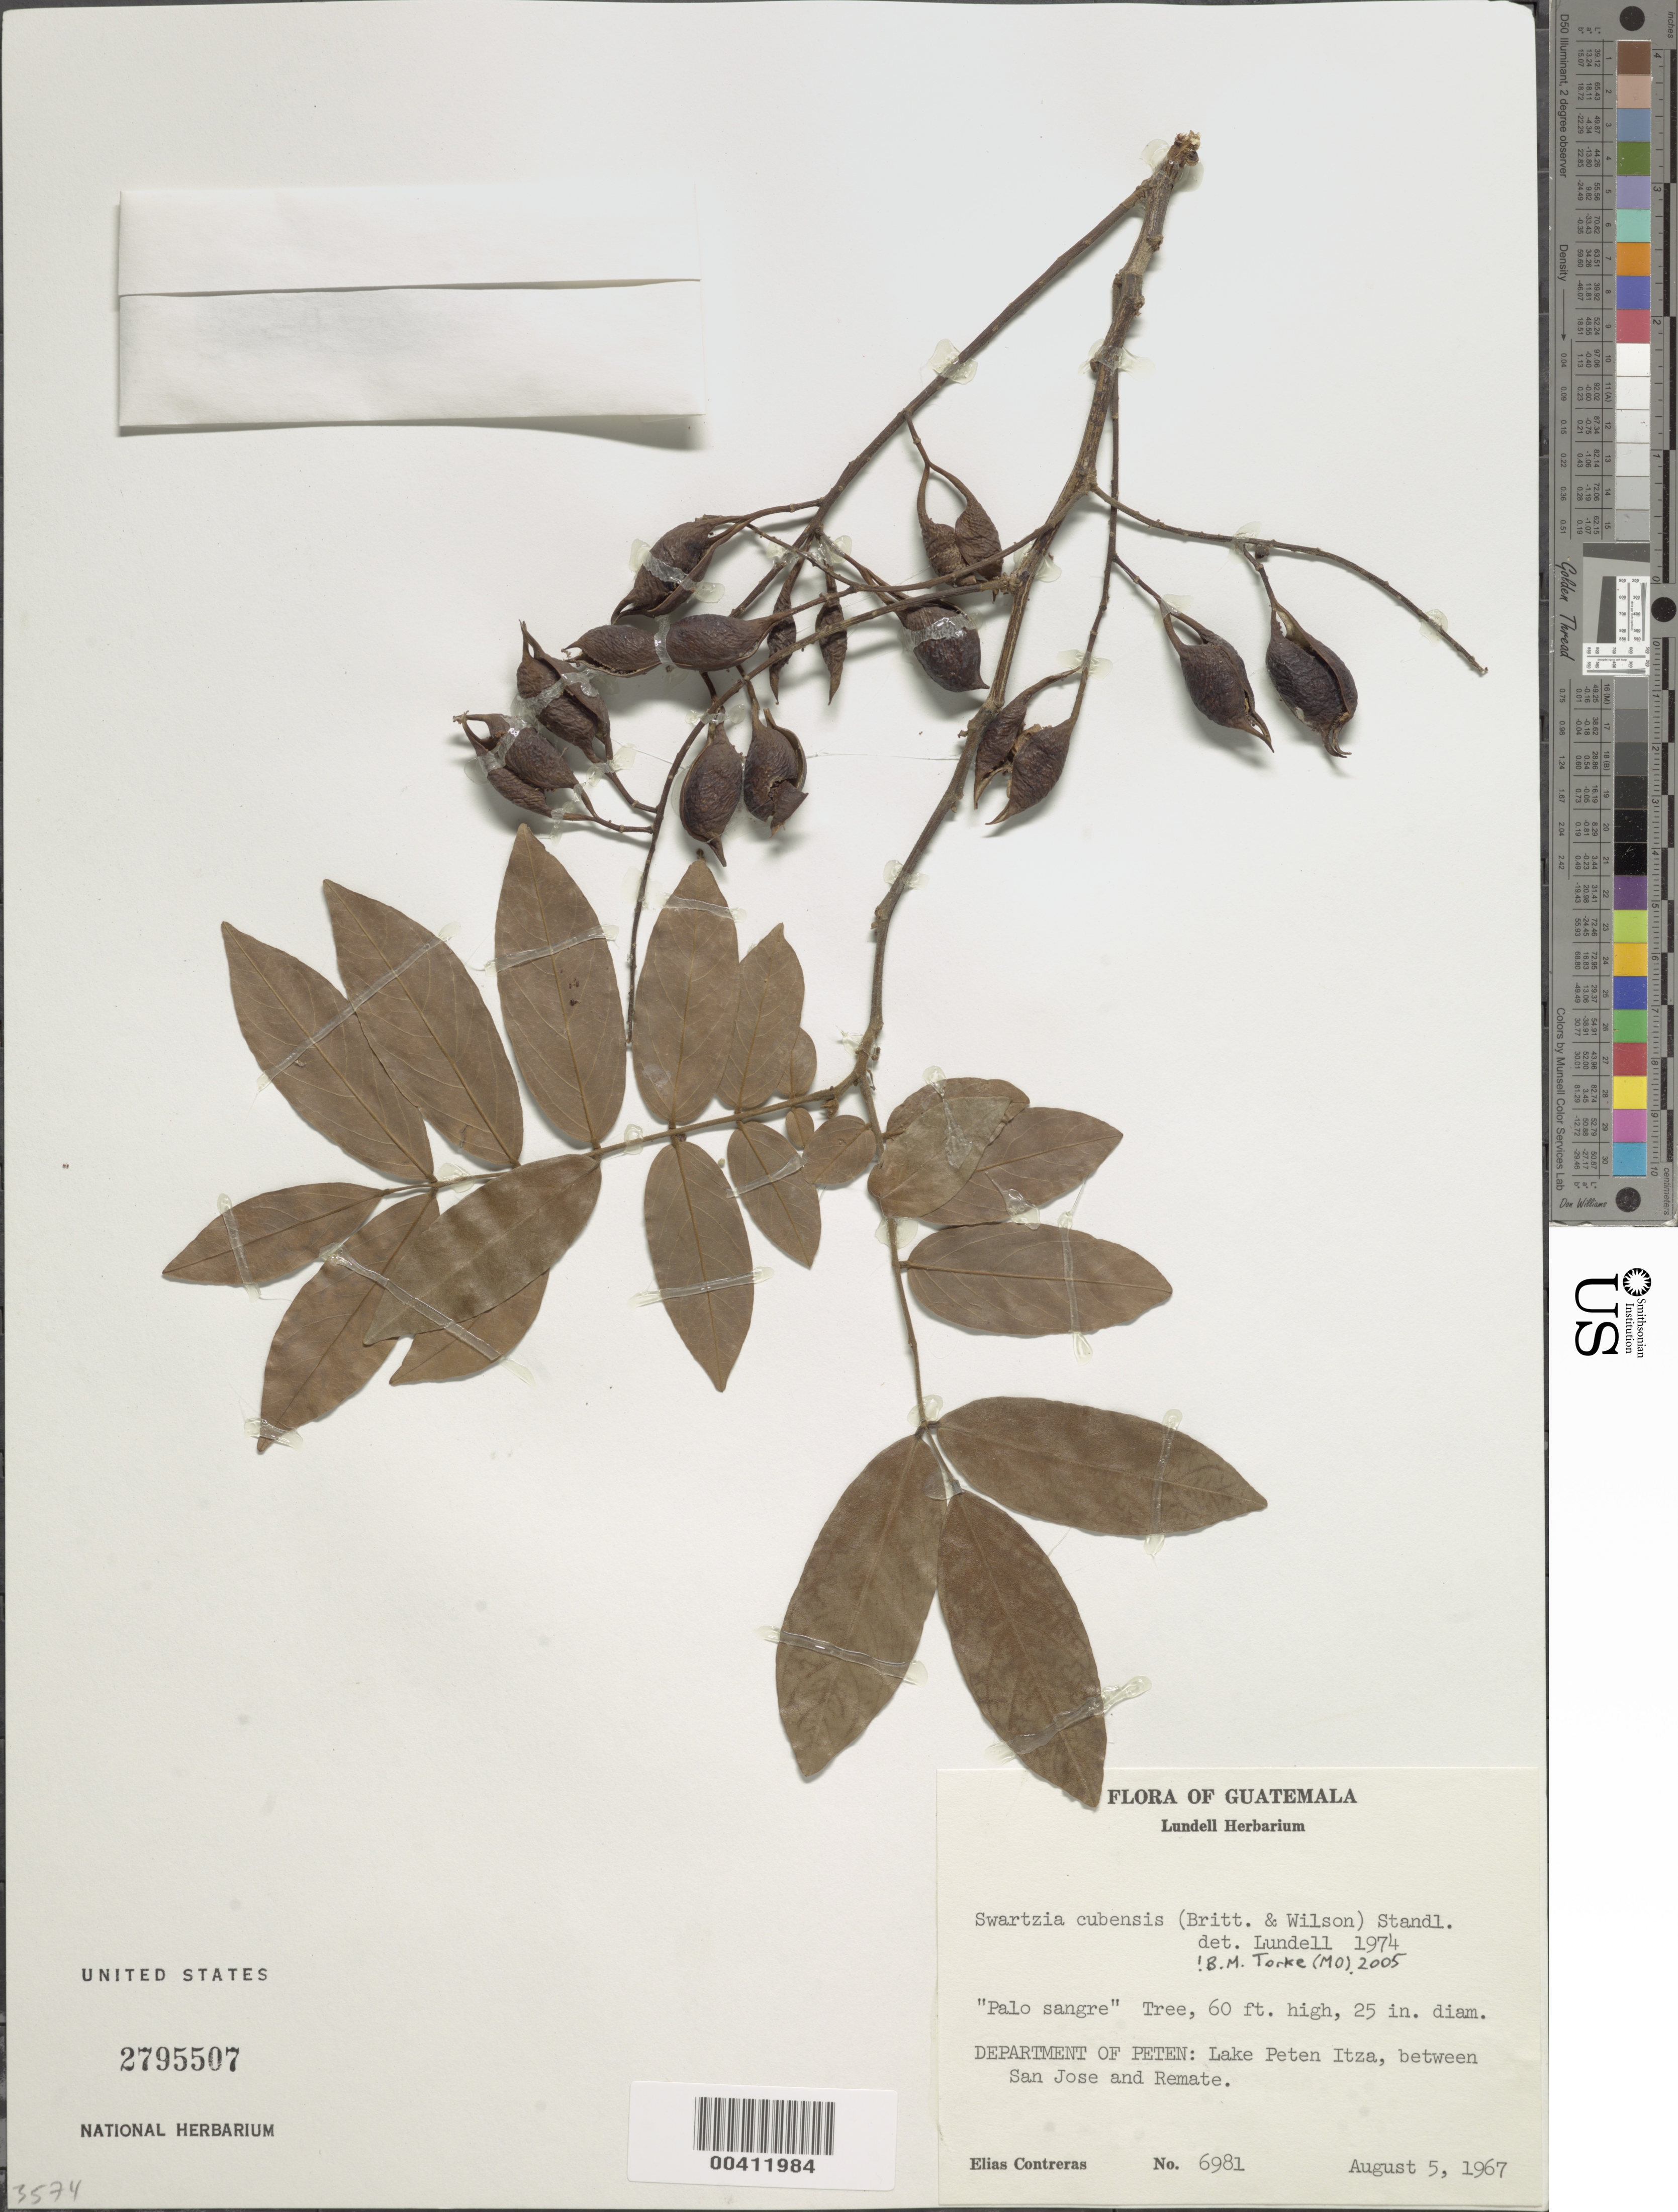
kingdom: Plantae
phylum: Tracheophyta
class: Magnoliopsida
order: Fabales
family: Fabaceae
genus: Swartzia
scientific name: Swartzia cubensis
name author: (Britton & P. Wilson) Standl.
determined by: Lundell, C. L.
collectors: E. Contreras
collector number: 6981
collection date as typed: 05 Aug 1967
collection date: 1967-08-05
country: Guatemala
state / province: El Petén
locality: Lake Petèn itza, between San Jose and Remate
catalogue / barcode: US 2795507